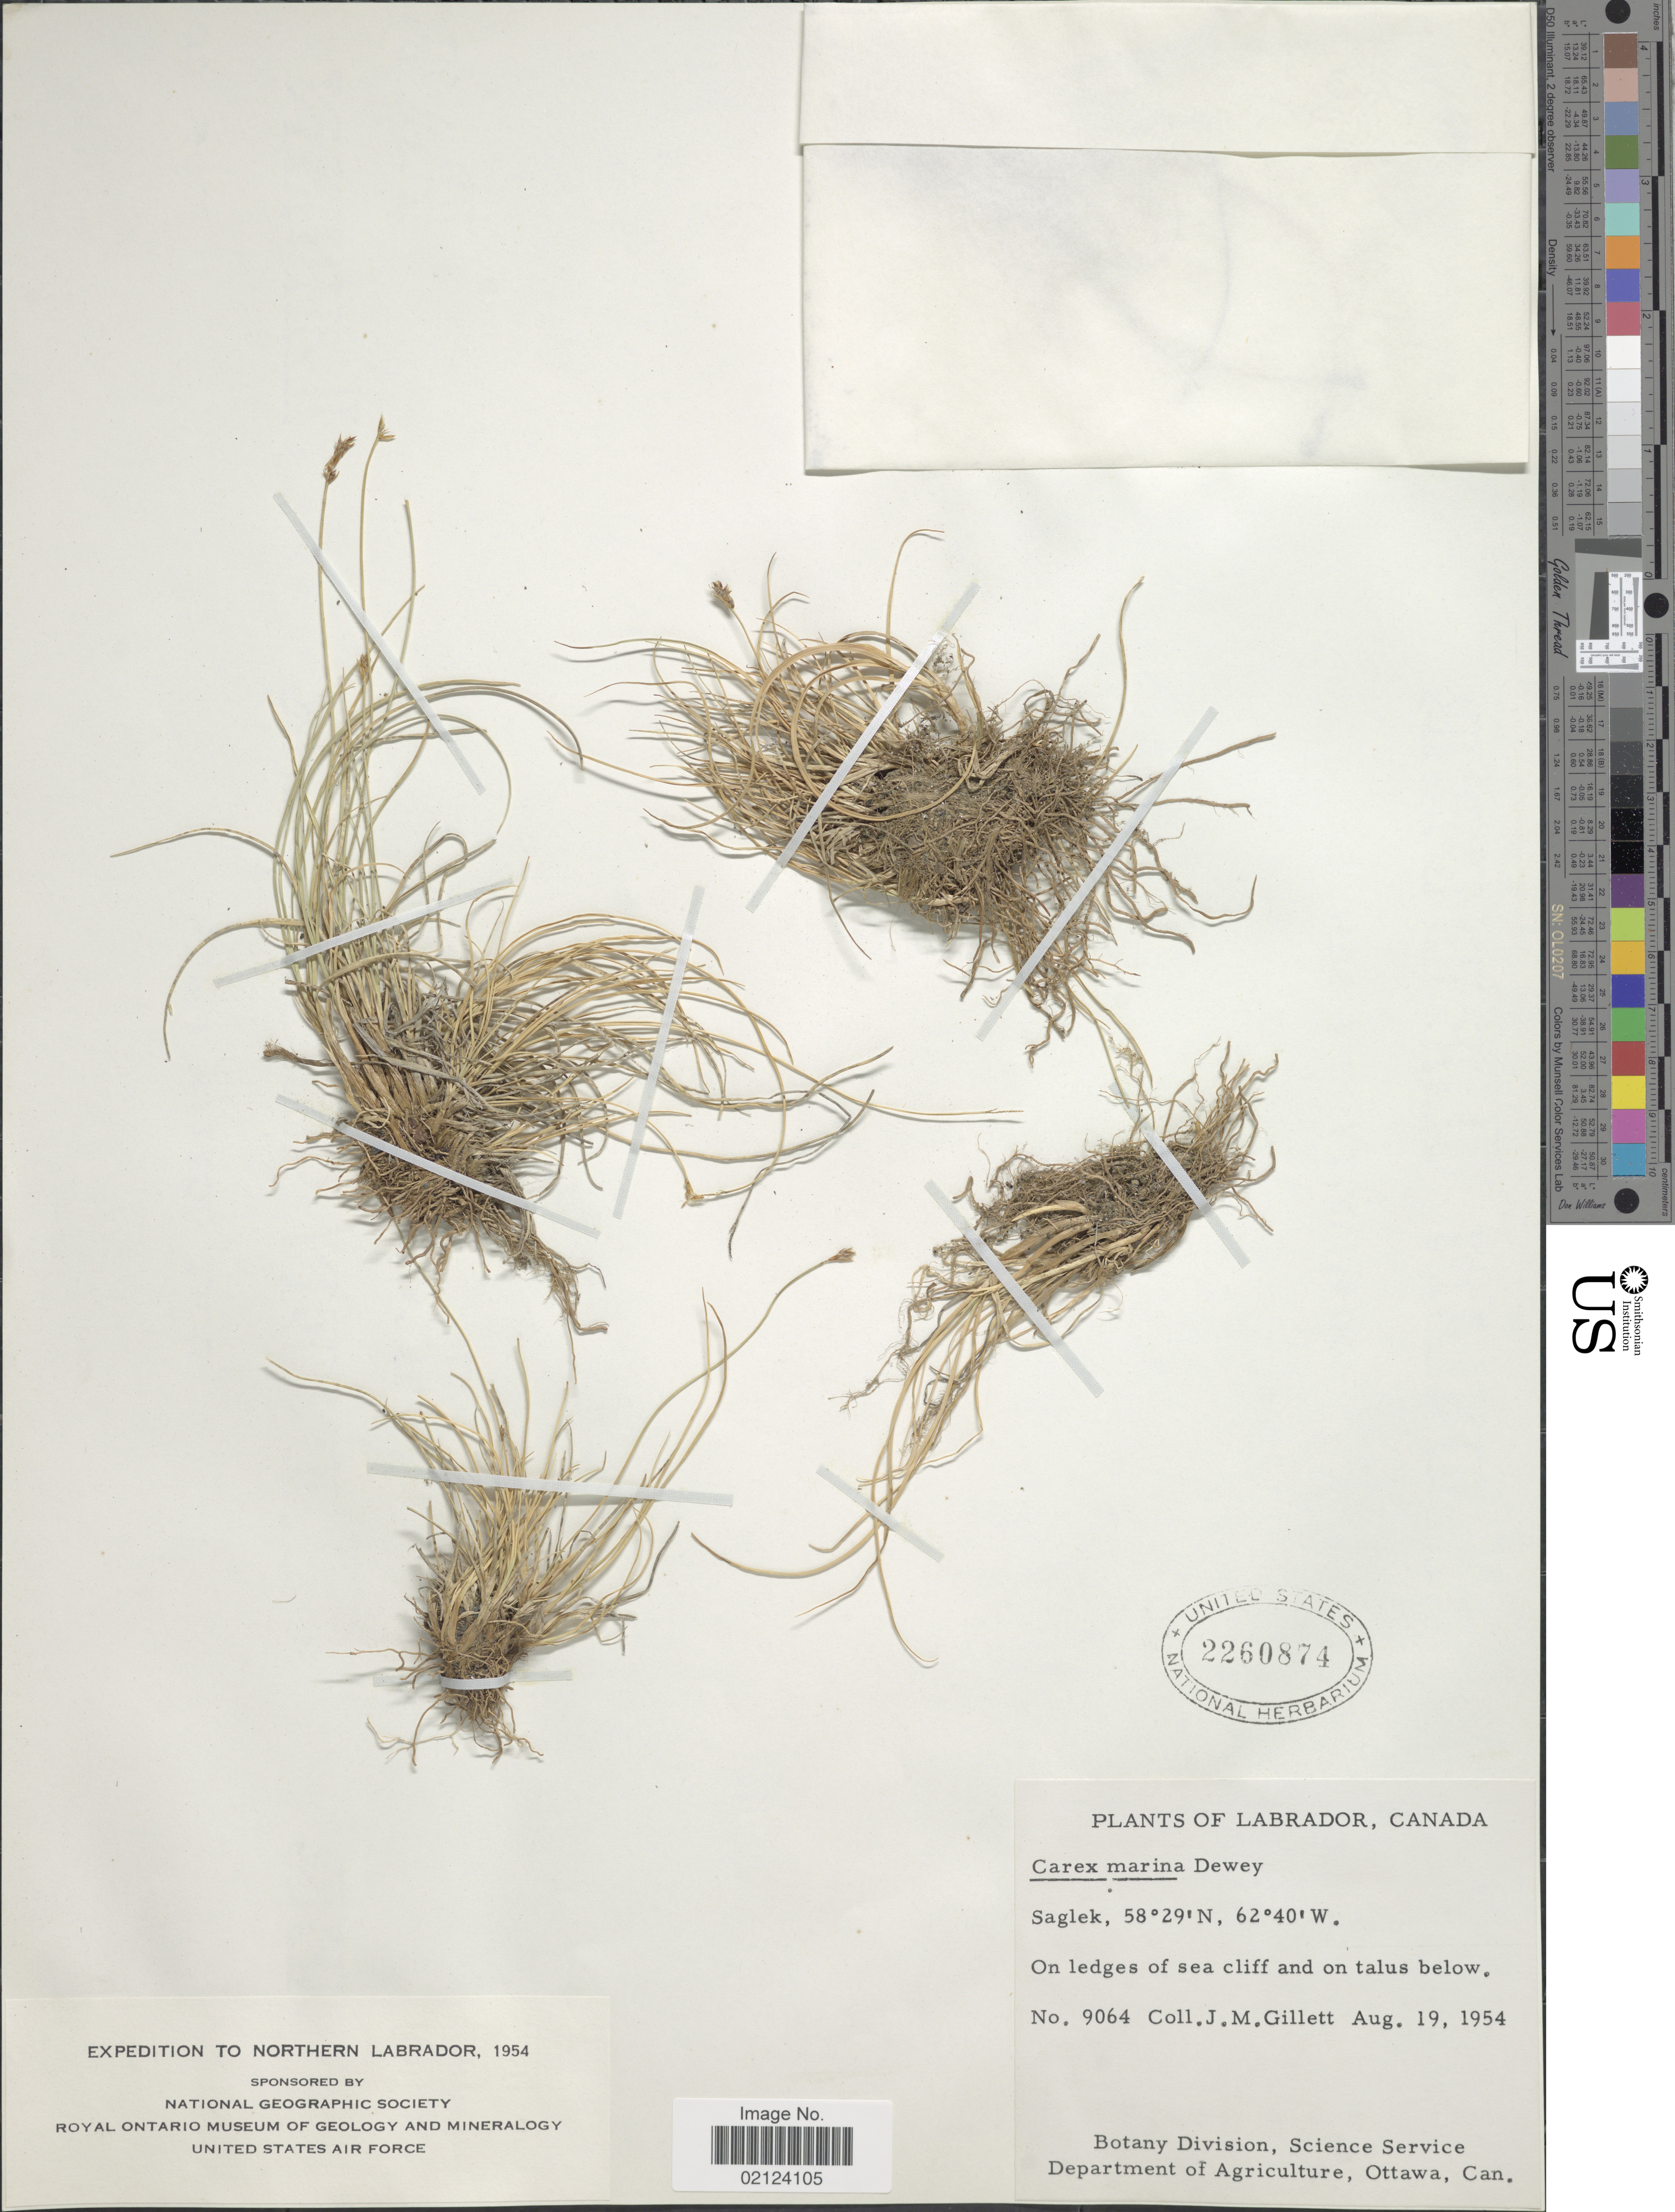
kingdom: Plantae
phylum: Tracheophyta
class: Liliopsida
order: Poales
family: Cyperaceae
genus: Carex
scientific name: Carex marina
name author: Dewey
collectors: J. M. Gillett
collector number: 9064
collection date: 1954-08-19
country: Canada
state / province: Newfoundland and Labrador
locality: Labrador. Saglek. On ledges of sea cliff and on talus below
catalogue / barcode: US 2260874